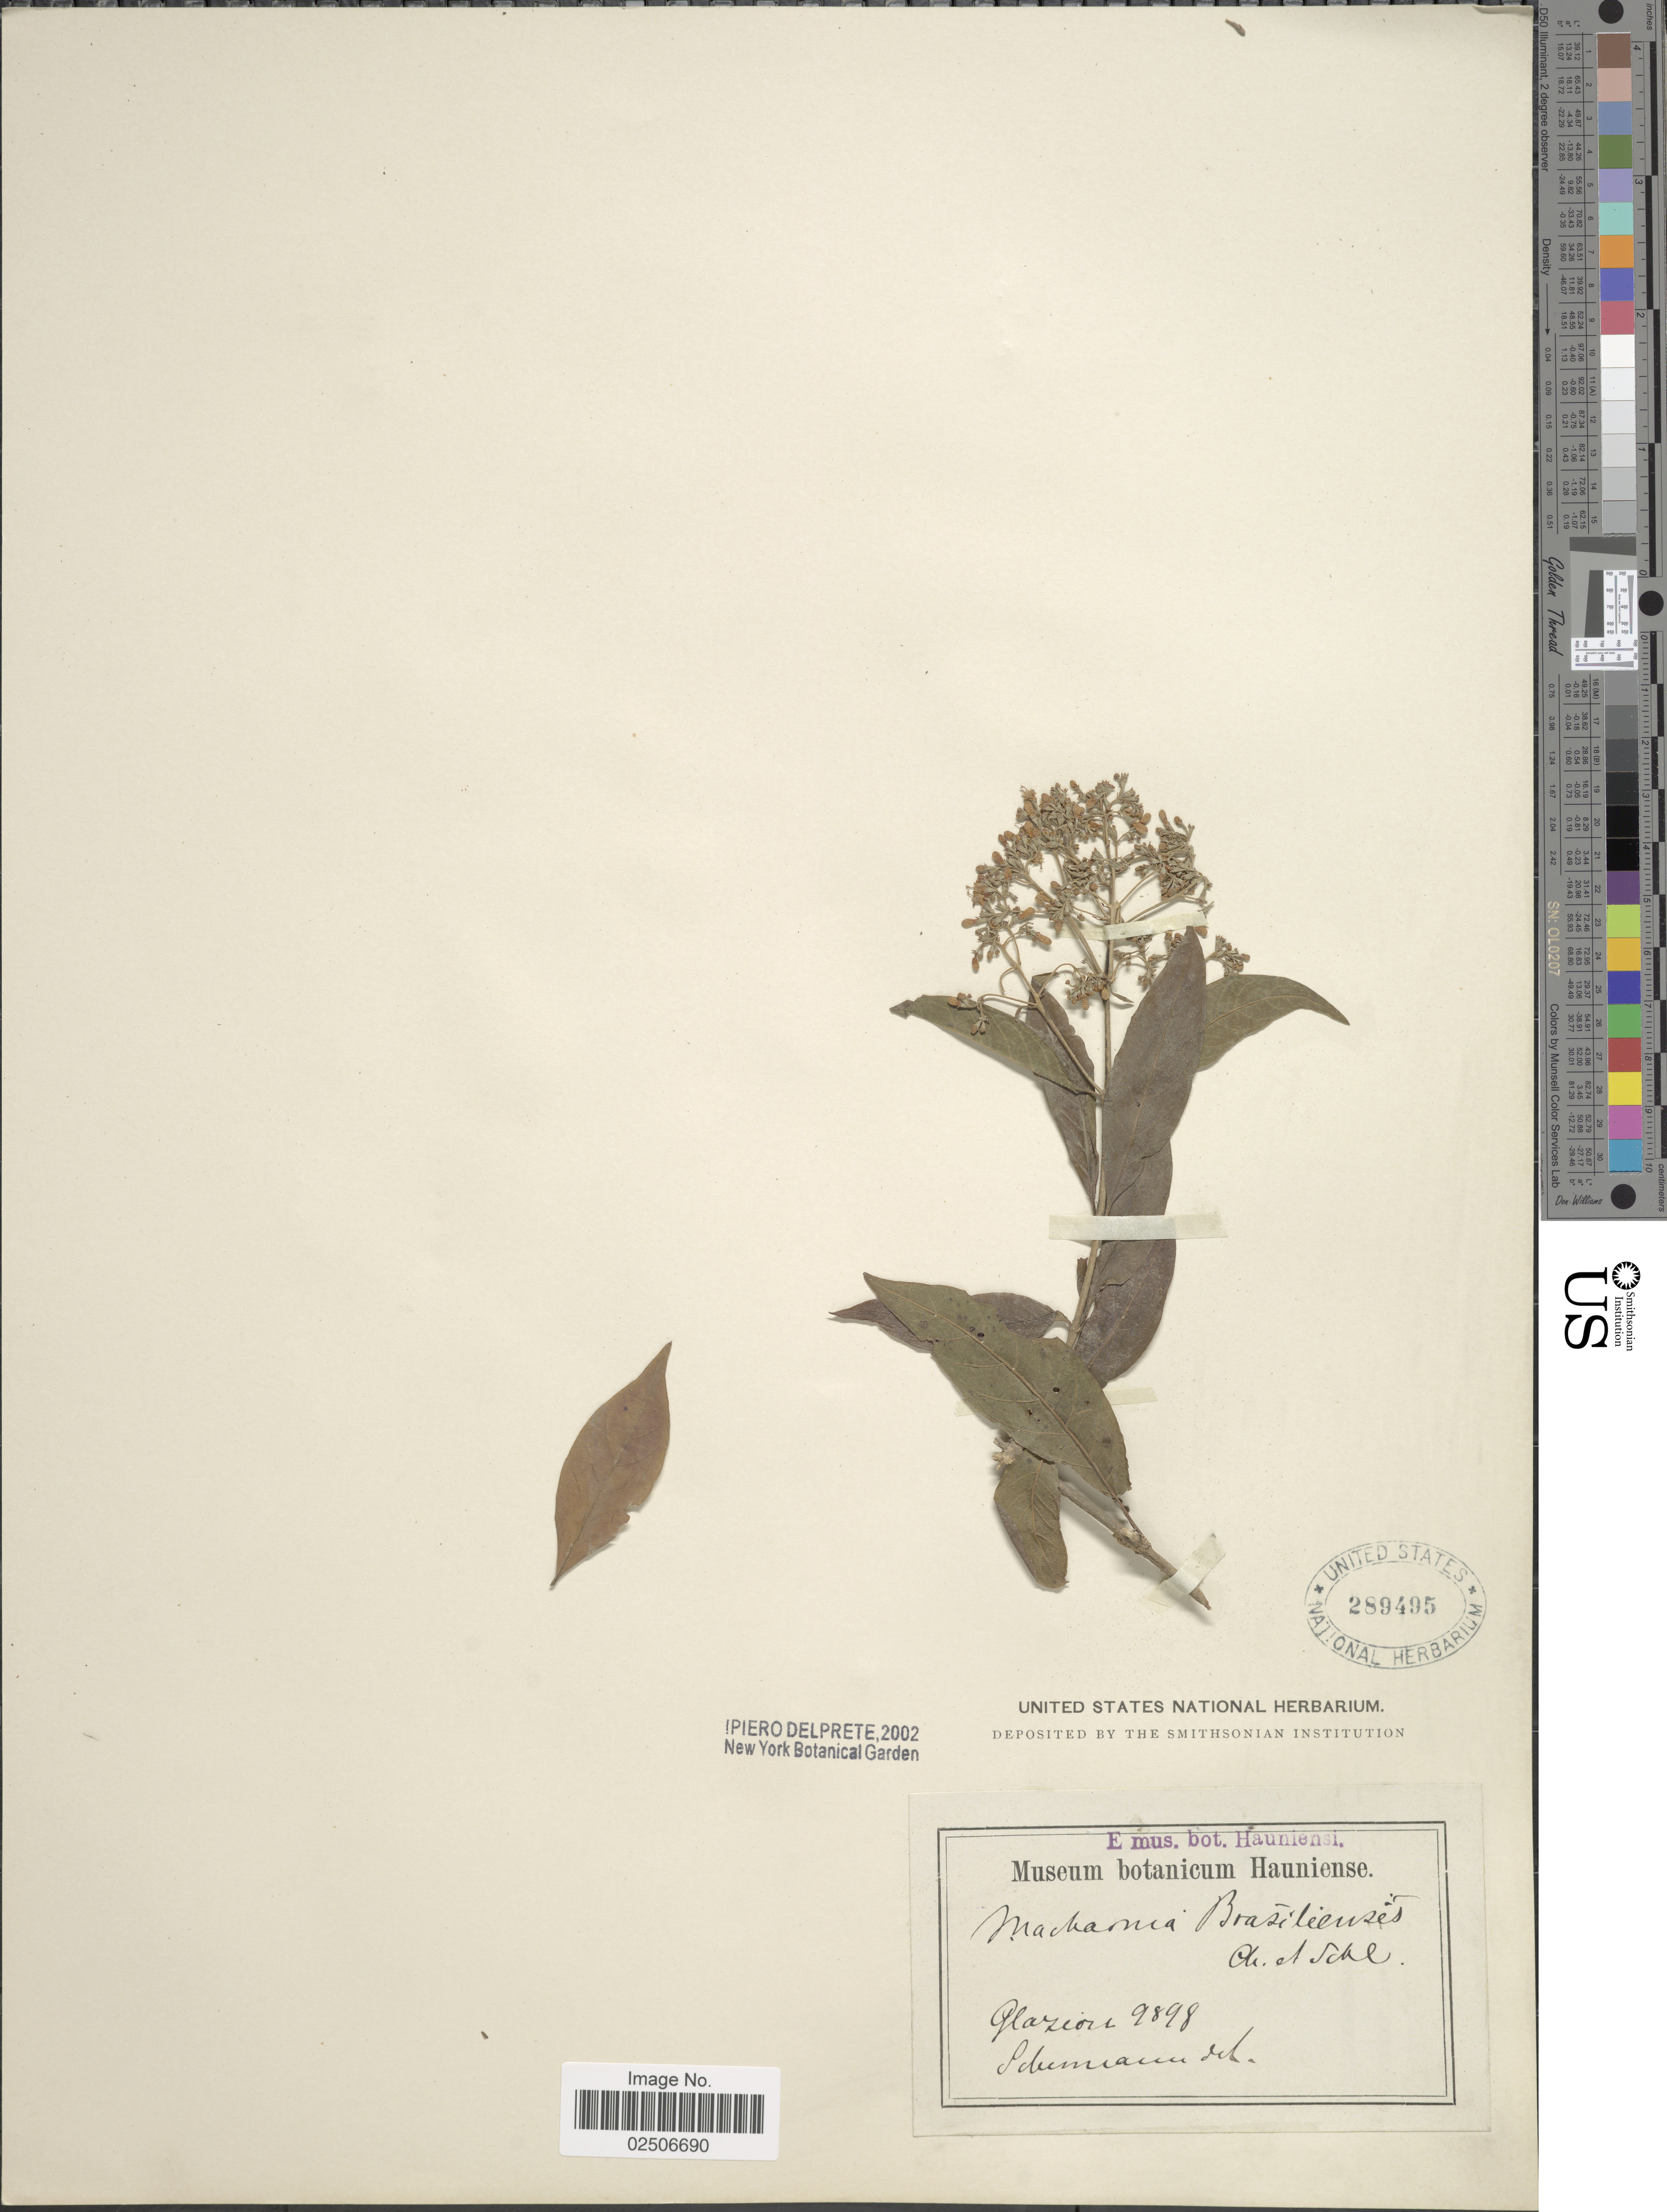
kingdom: Plantae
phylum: Tracheophyta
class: Magnoliopsida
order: Gentianales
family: Rubiaceae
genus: Machaonia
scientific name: Machaonia brasiliensis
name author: (Hoffmanns. ex Humb.) Cham. & Schltdl.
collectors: Glaziou, --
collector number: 9898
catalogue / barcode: US 289495